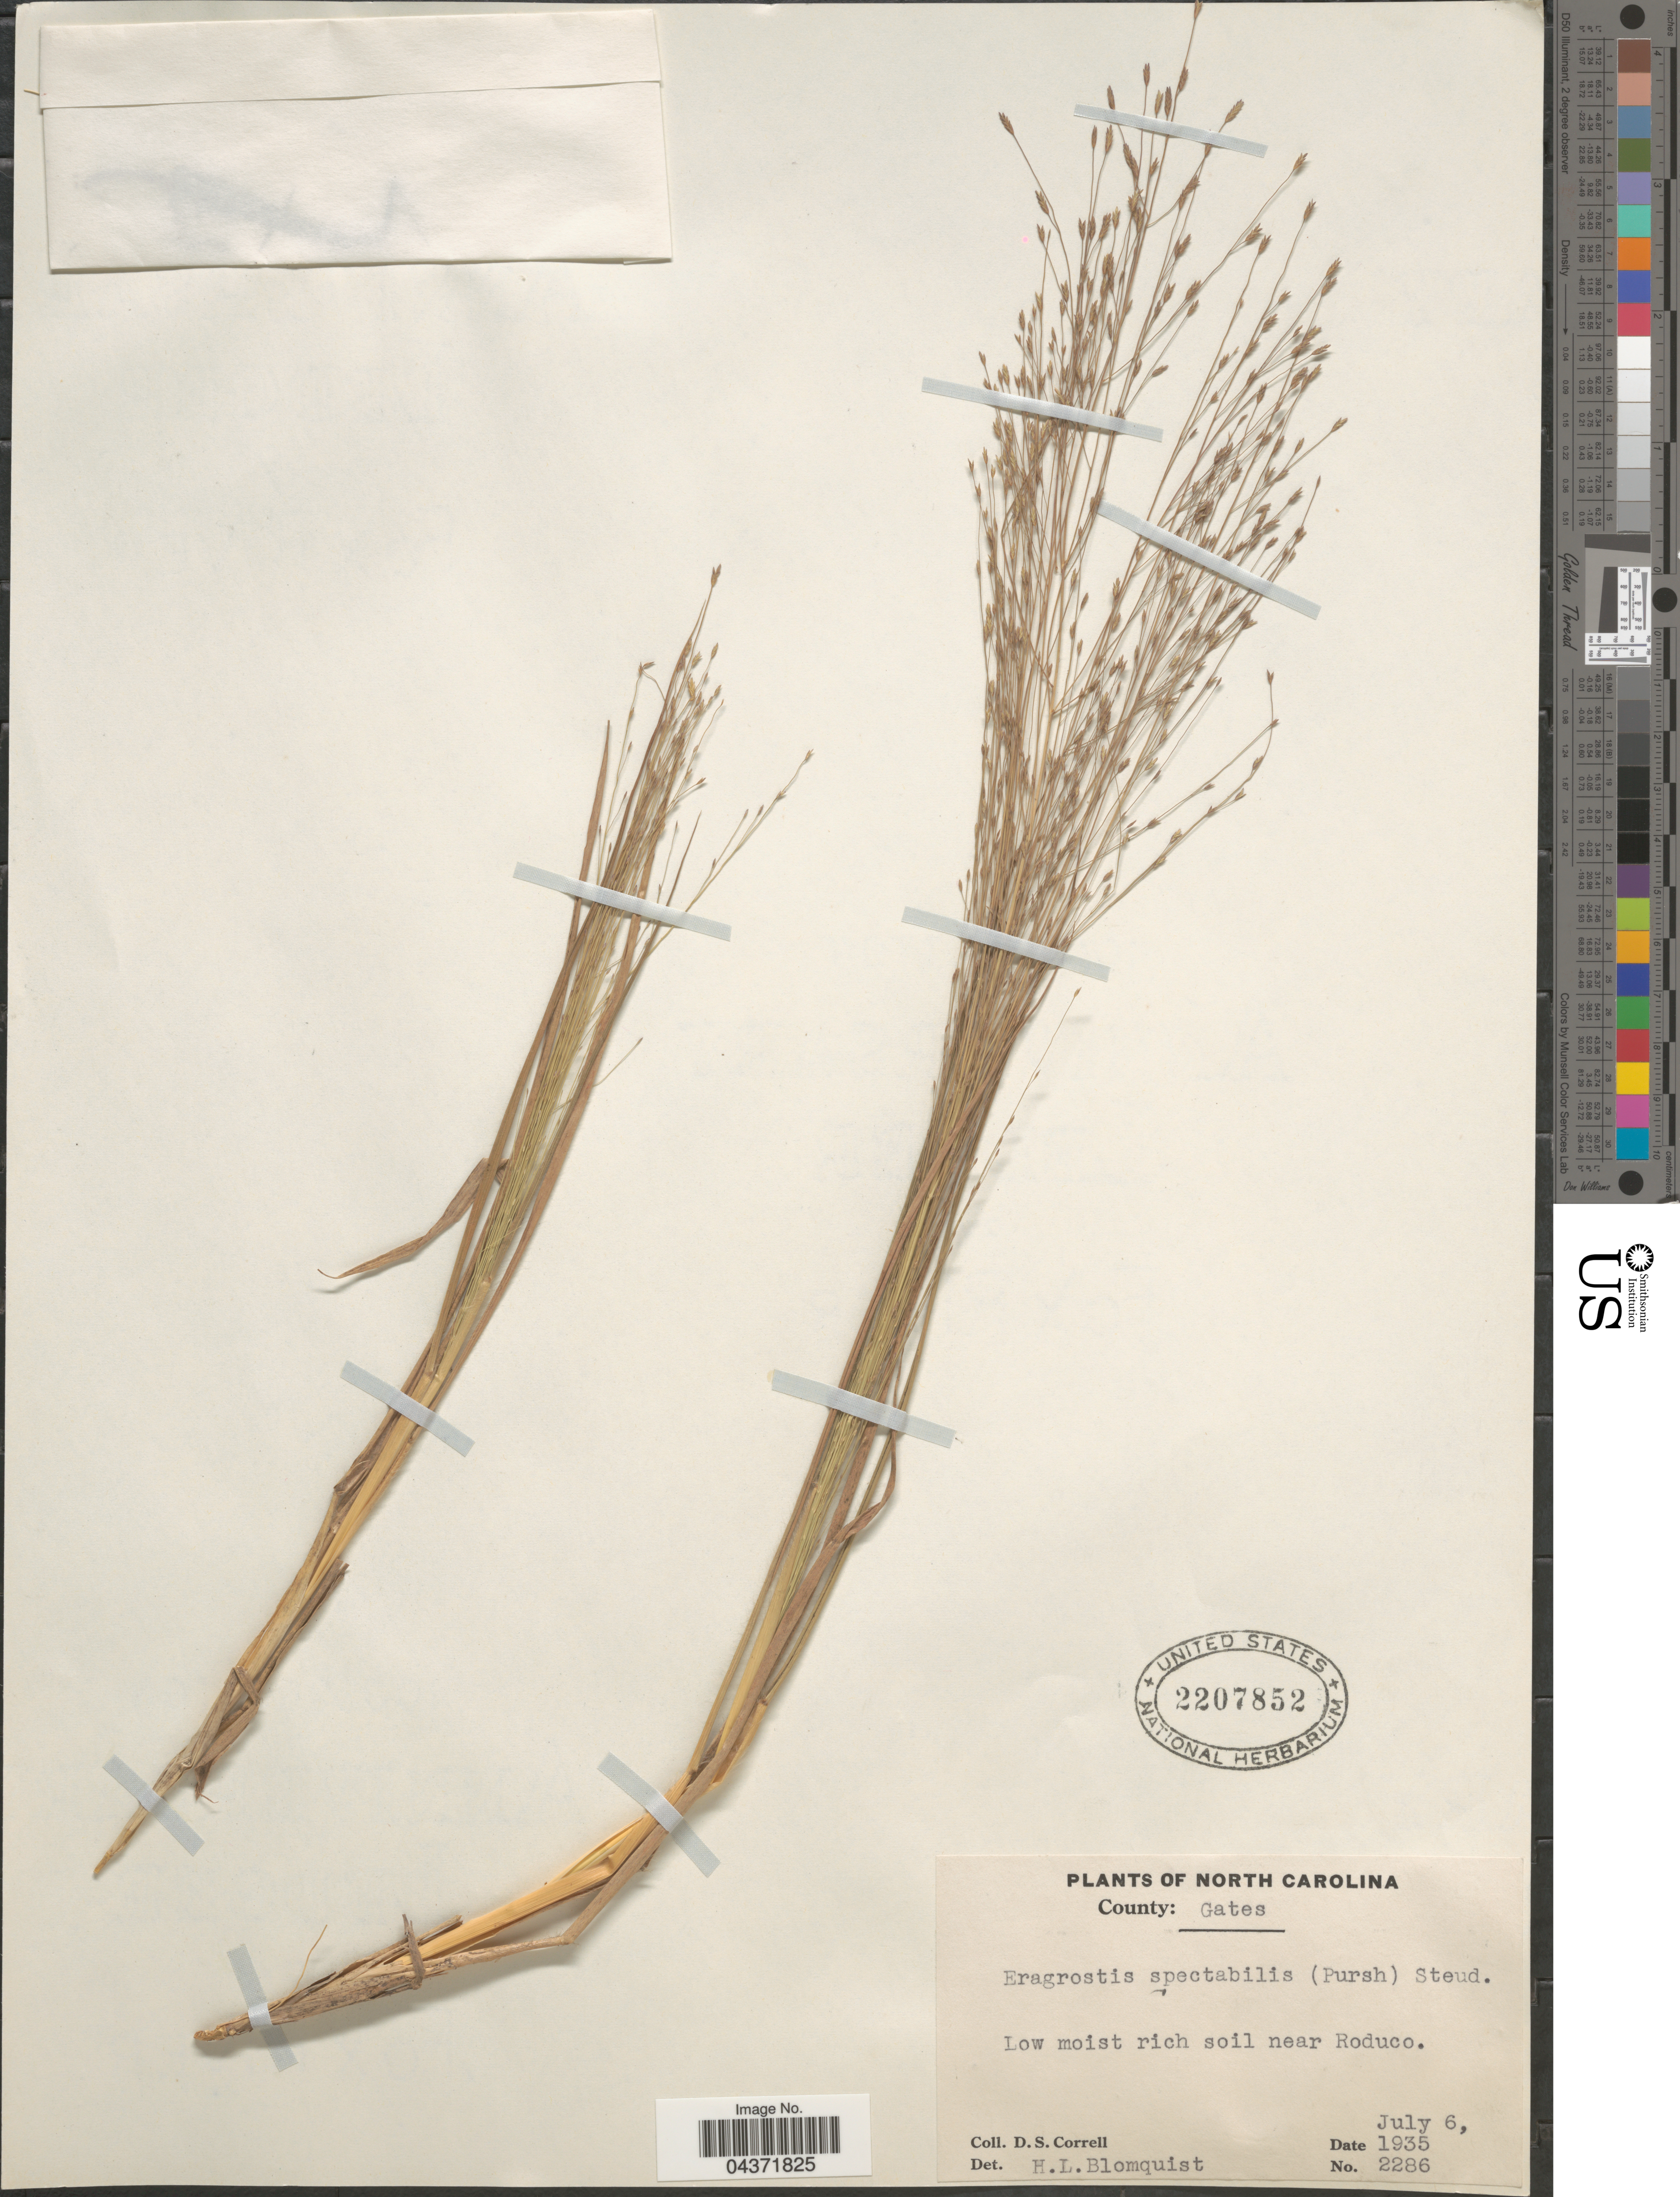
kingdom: Plantae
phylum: Tracheophyta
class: Liliopsida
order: Poales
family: Poaceae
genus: Eragrostis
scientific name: Eragrostis spectabilis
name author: (Pursh) Steud.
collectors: D. S. Correll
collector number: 2286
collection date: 1935-07-06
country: United States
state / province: North Carolina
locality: County: Gates. Near Roduco.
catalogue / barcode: US 2207852